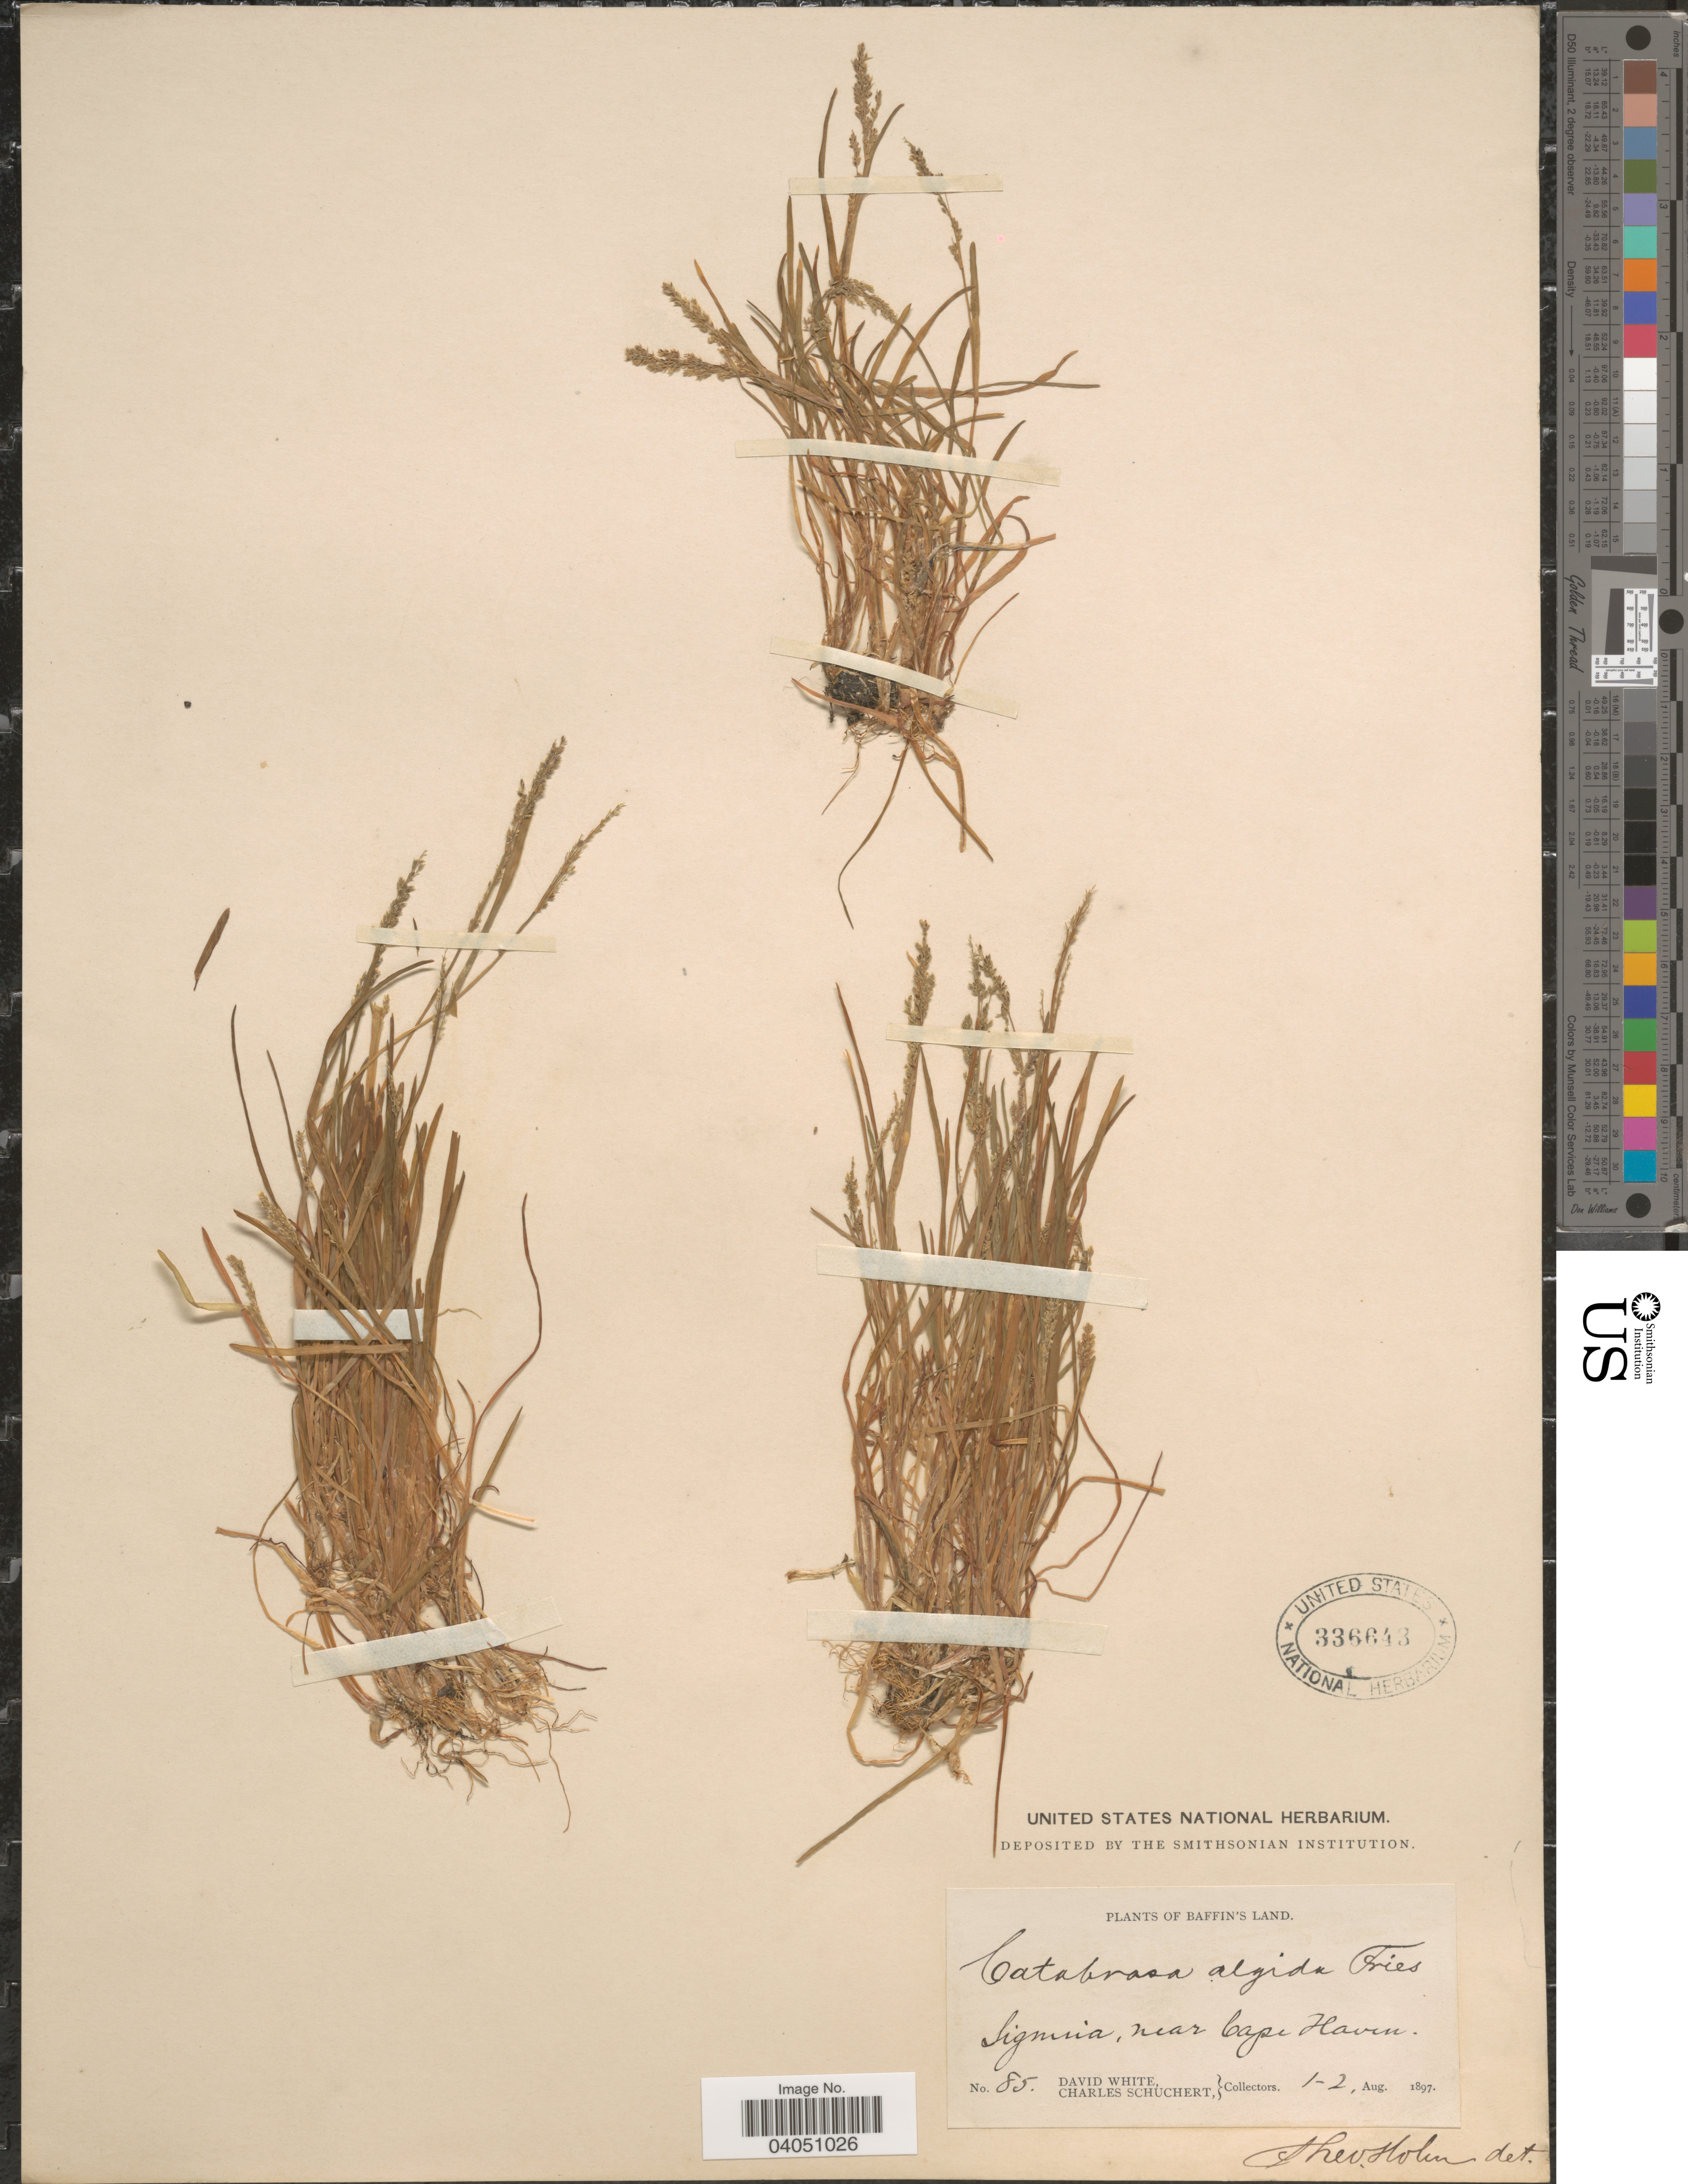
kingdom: Plantae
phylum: Tracheophyta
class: Liliopsida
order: Poales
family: Poaceae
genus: Phippsia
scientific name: Phippsia algida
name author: (Sol.) R. Br.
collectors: D. White & C. Schuchert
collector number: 85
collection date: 1897-08-01/1897-08-02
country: Canada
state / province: Nunavut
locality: Baffin's Land. Signuia, near Cape Haven.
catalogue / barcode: US 336643